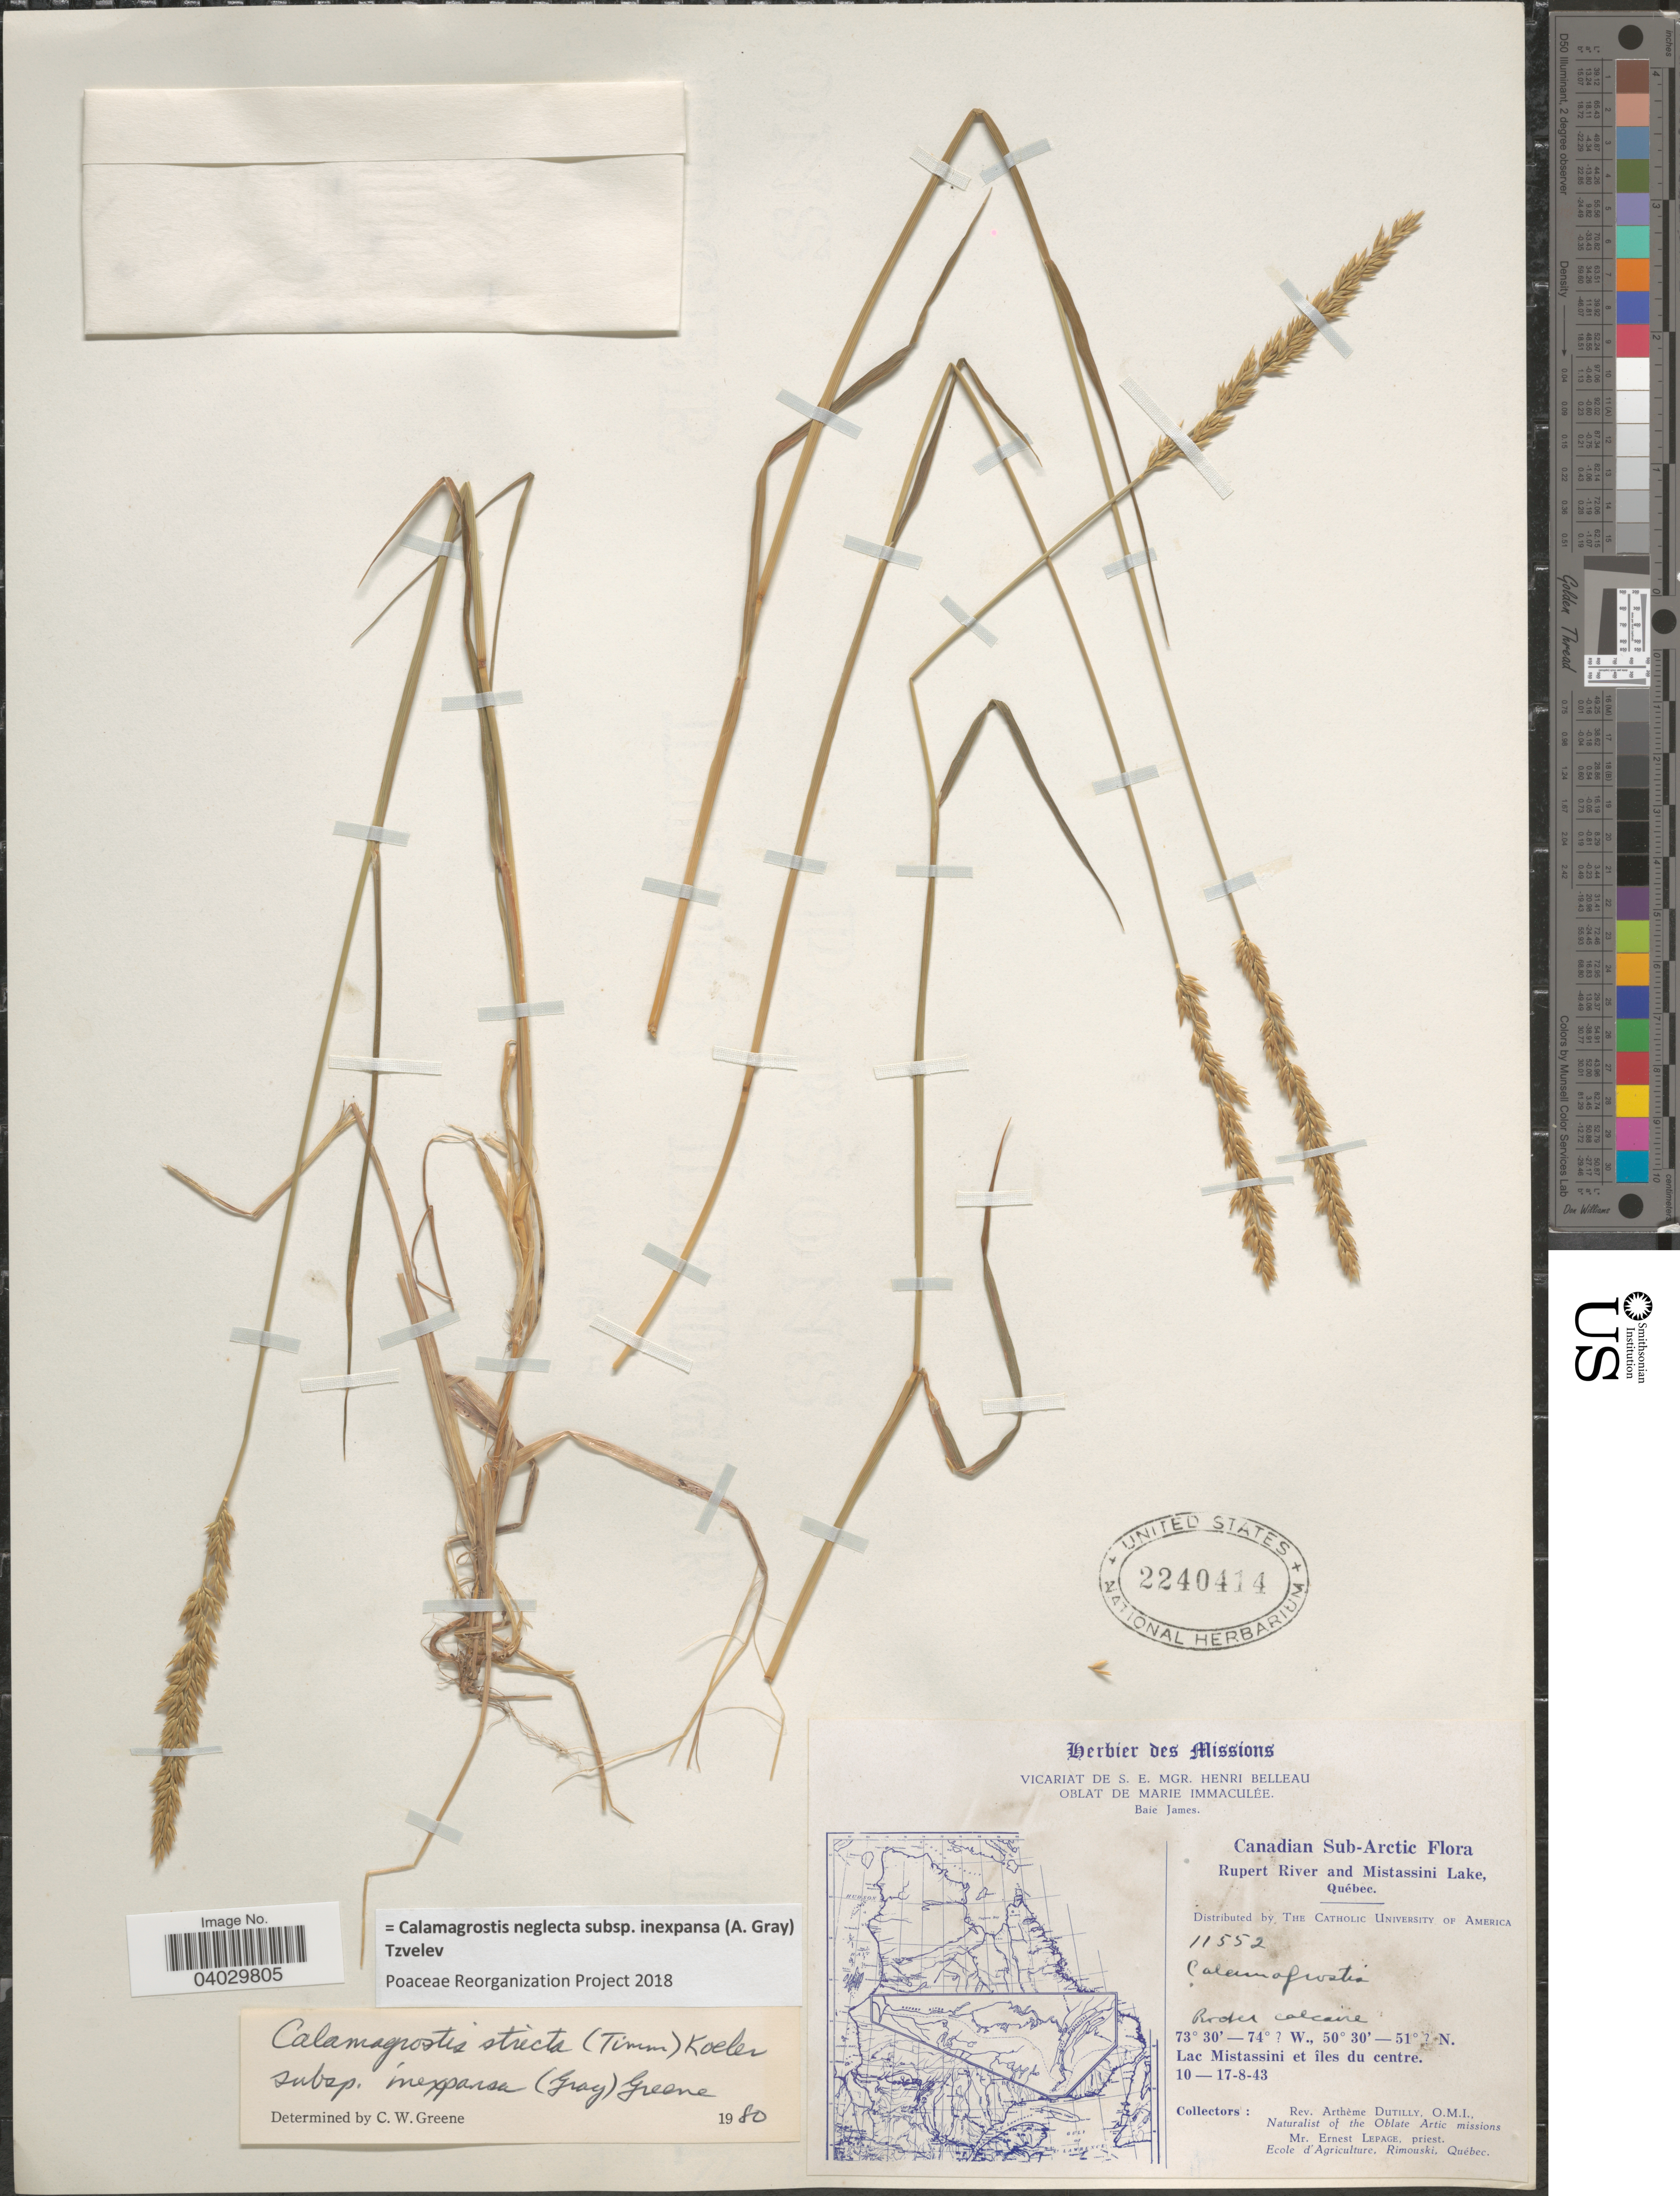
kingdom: Plantae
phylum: Tracheophyta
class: Liliopsida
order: Poales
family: Poaceae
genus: Calamagrostis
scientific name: Calamagrostis neglecta subsp. inexpansa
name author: (A. Gray) Tzvelev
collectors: A. Dutilly & E. Lepage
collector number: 11552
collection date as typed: Transcribed d/m/y: 10/8/43 to 17/8/43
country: Canada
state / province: Quebec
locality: Canadian Sub-Arctic. Rupert River and Mistassini Lake. Lac Mistassini et îles du centre.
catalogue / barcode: US 2240414